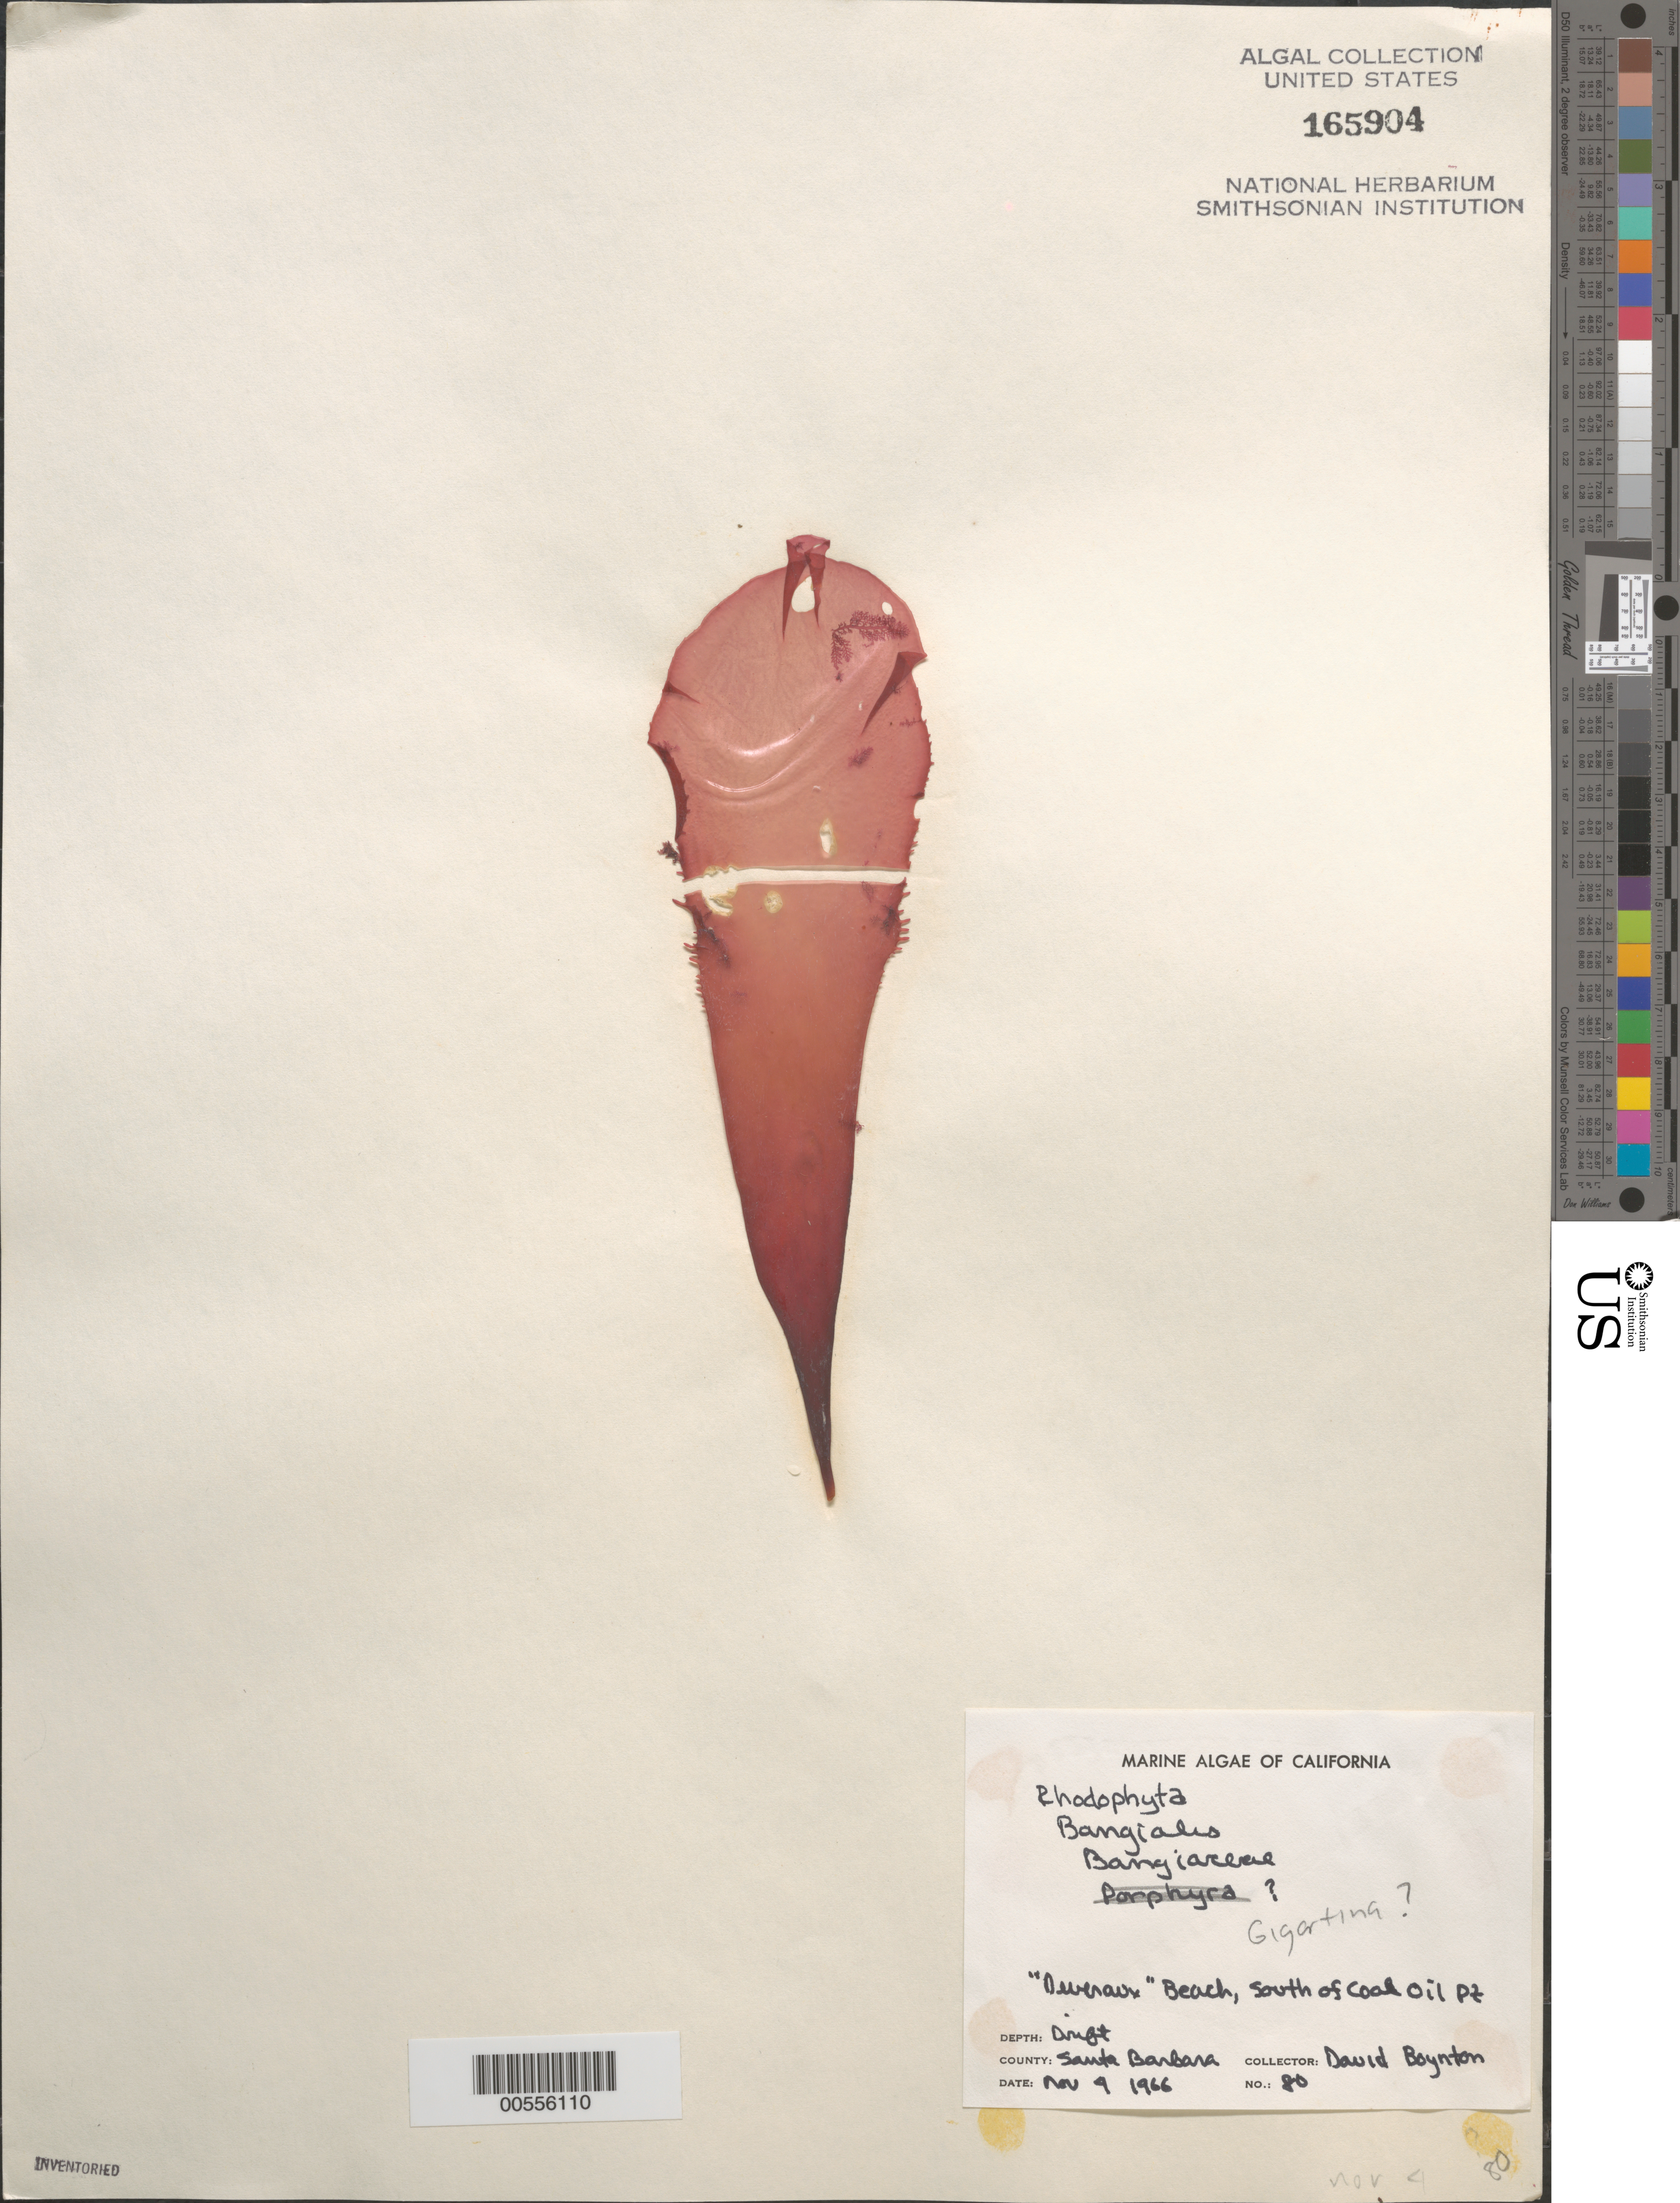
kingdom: Plantae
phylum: Rhodophyta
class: Florideophyceae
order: Gigartinales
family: Gigartinaceae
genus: Gigartina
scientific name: Gigartina sp.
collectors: D. Boynton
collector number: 80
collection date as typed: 04 Nov 1966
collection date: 1966-11-04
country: United States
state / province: California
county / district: Santa Barbara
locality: Deveraux Beach, south of Coal Oil Point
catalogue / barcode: US 165904